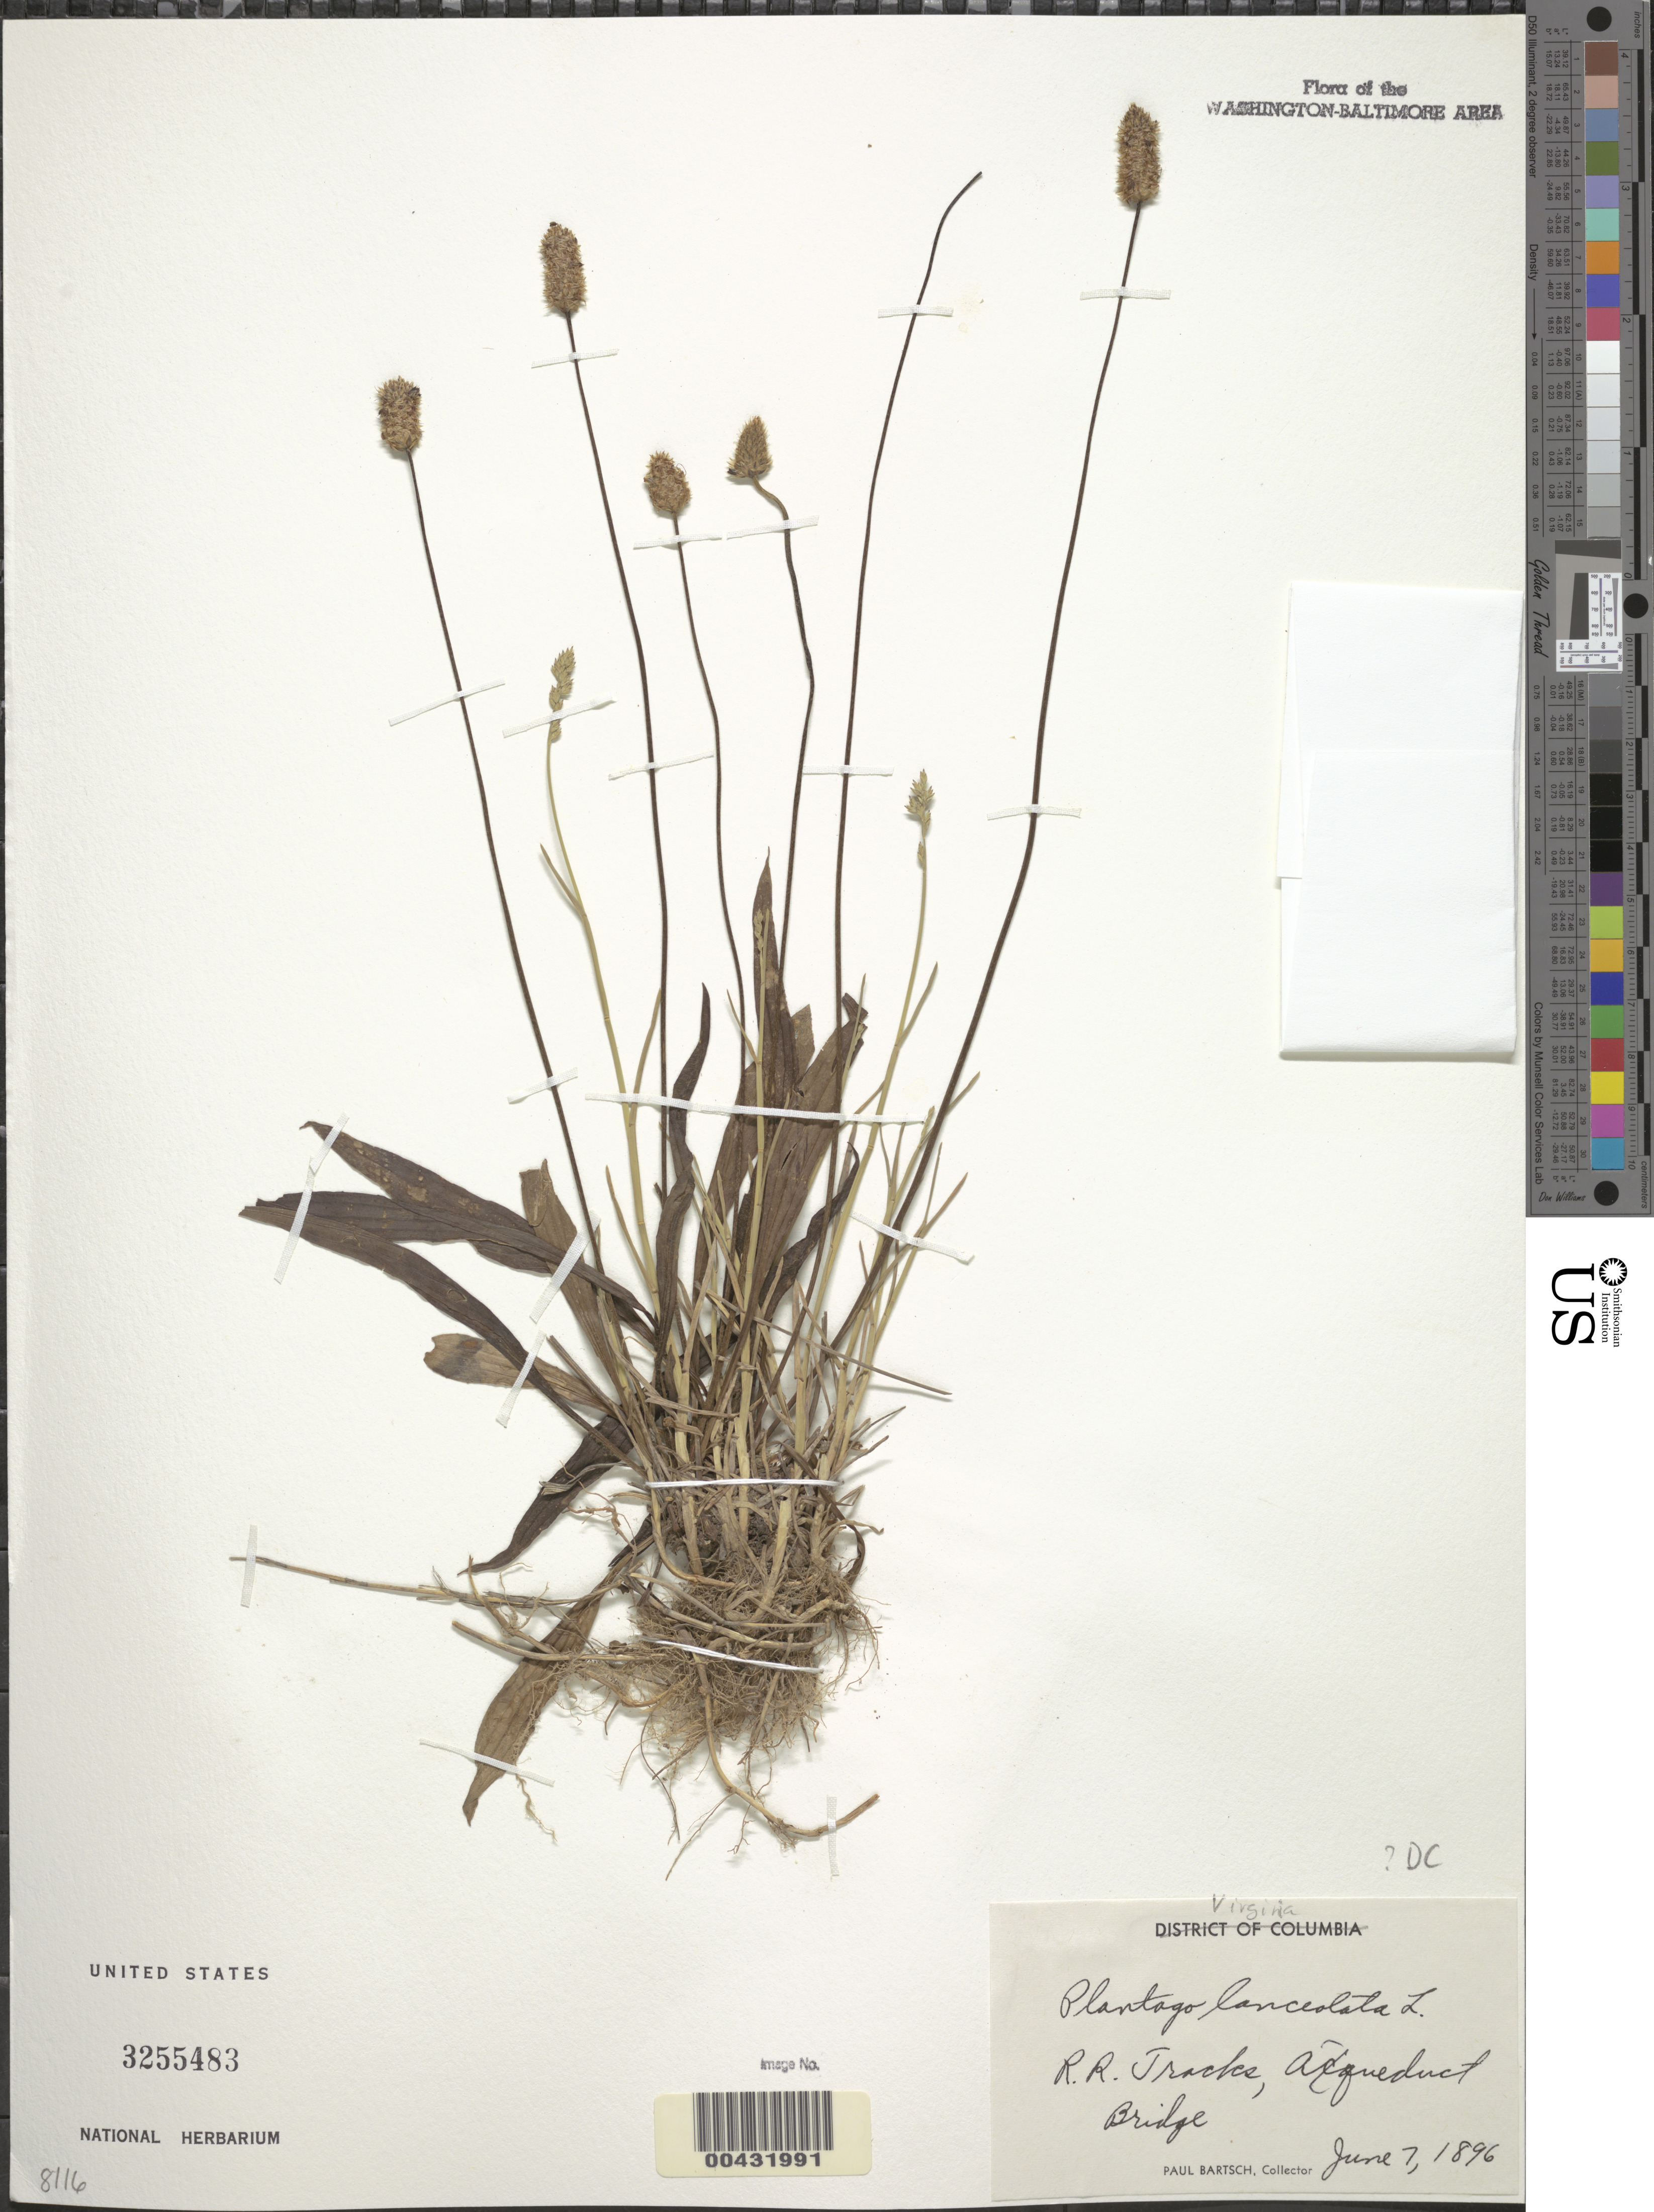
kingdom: Plantae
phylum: Tracheophyta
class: Magnoliopsida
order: Lamiales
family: Plantaginaceae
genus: Plantago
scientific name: Plantago lanceolata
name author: L.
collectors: P. Bartsch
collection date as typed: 07 Jun 1896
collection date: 1896-06-07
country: United States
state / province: Virginia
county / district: Fairfax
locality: Aqueduct Bridge, RR Tracks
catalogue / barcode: US 3255483